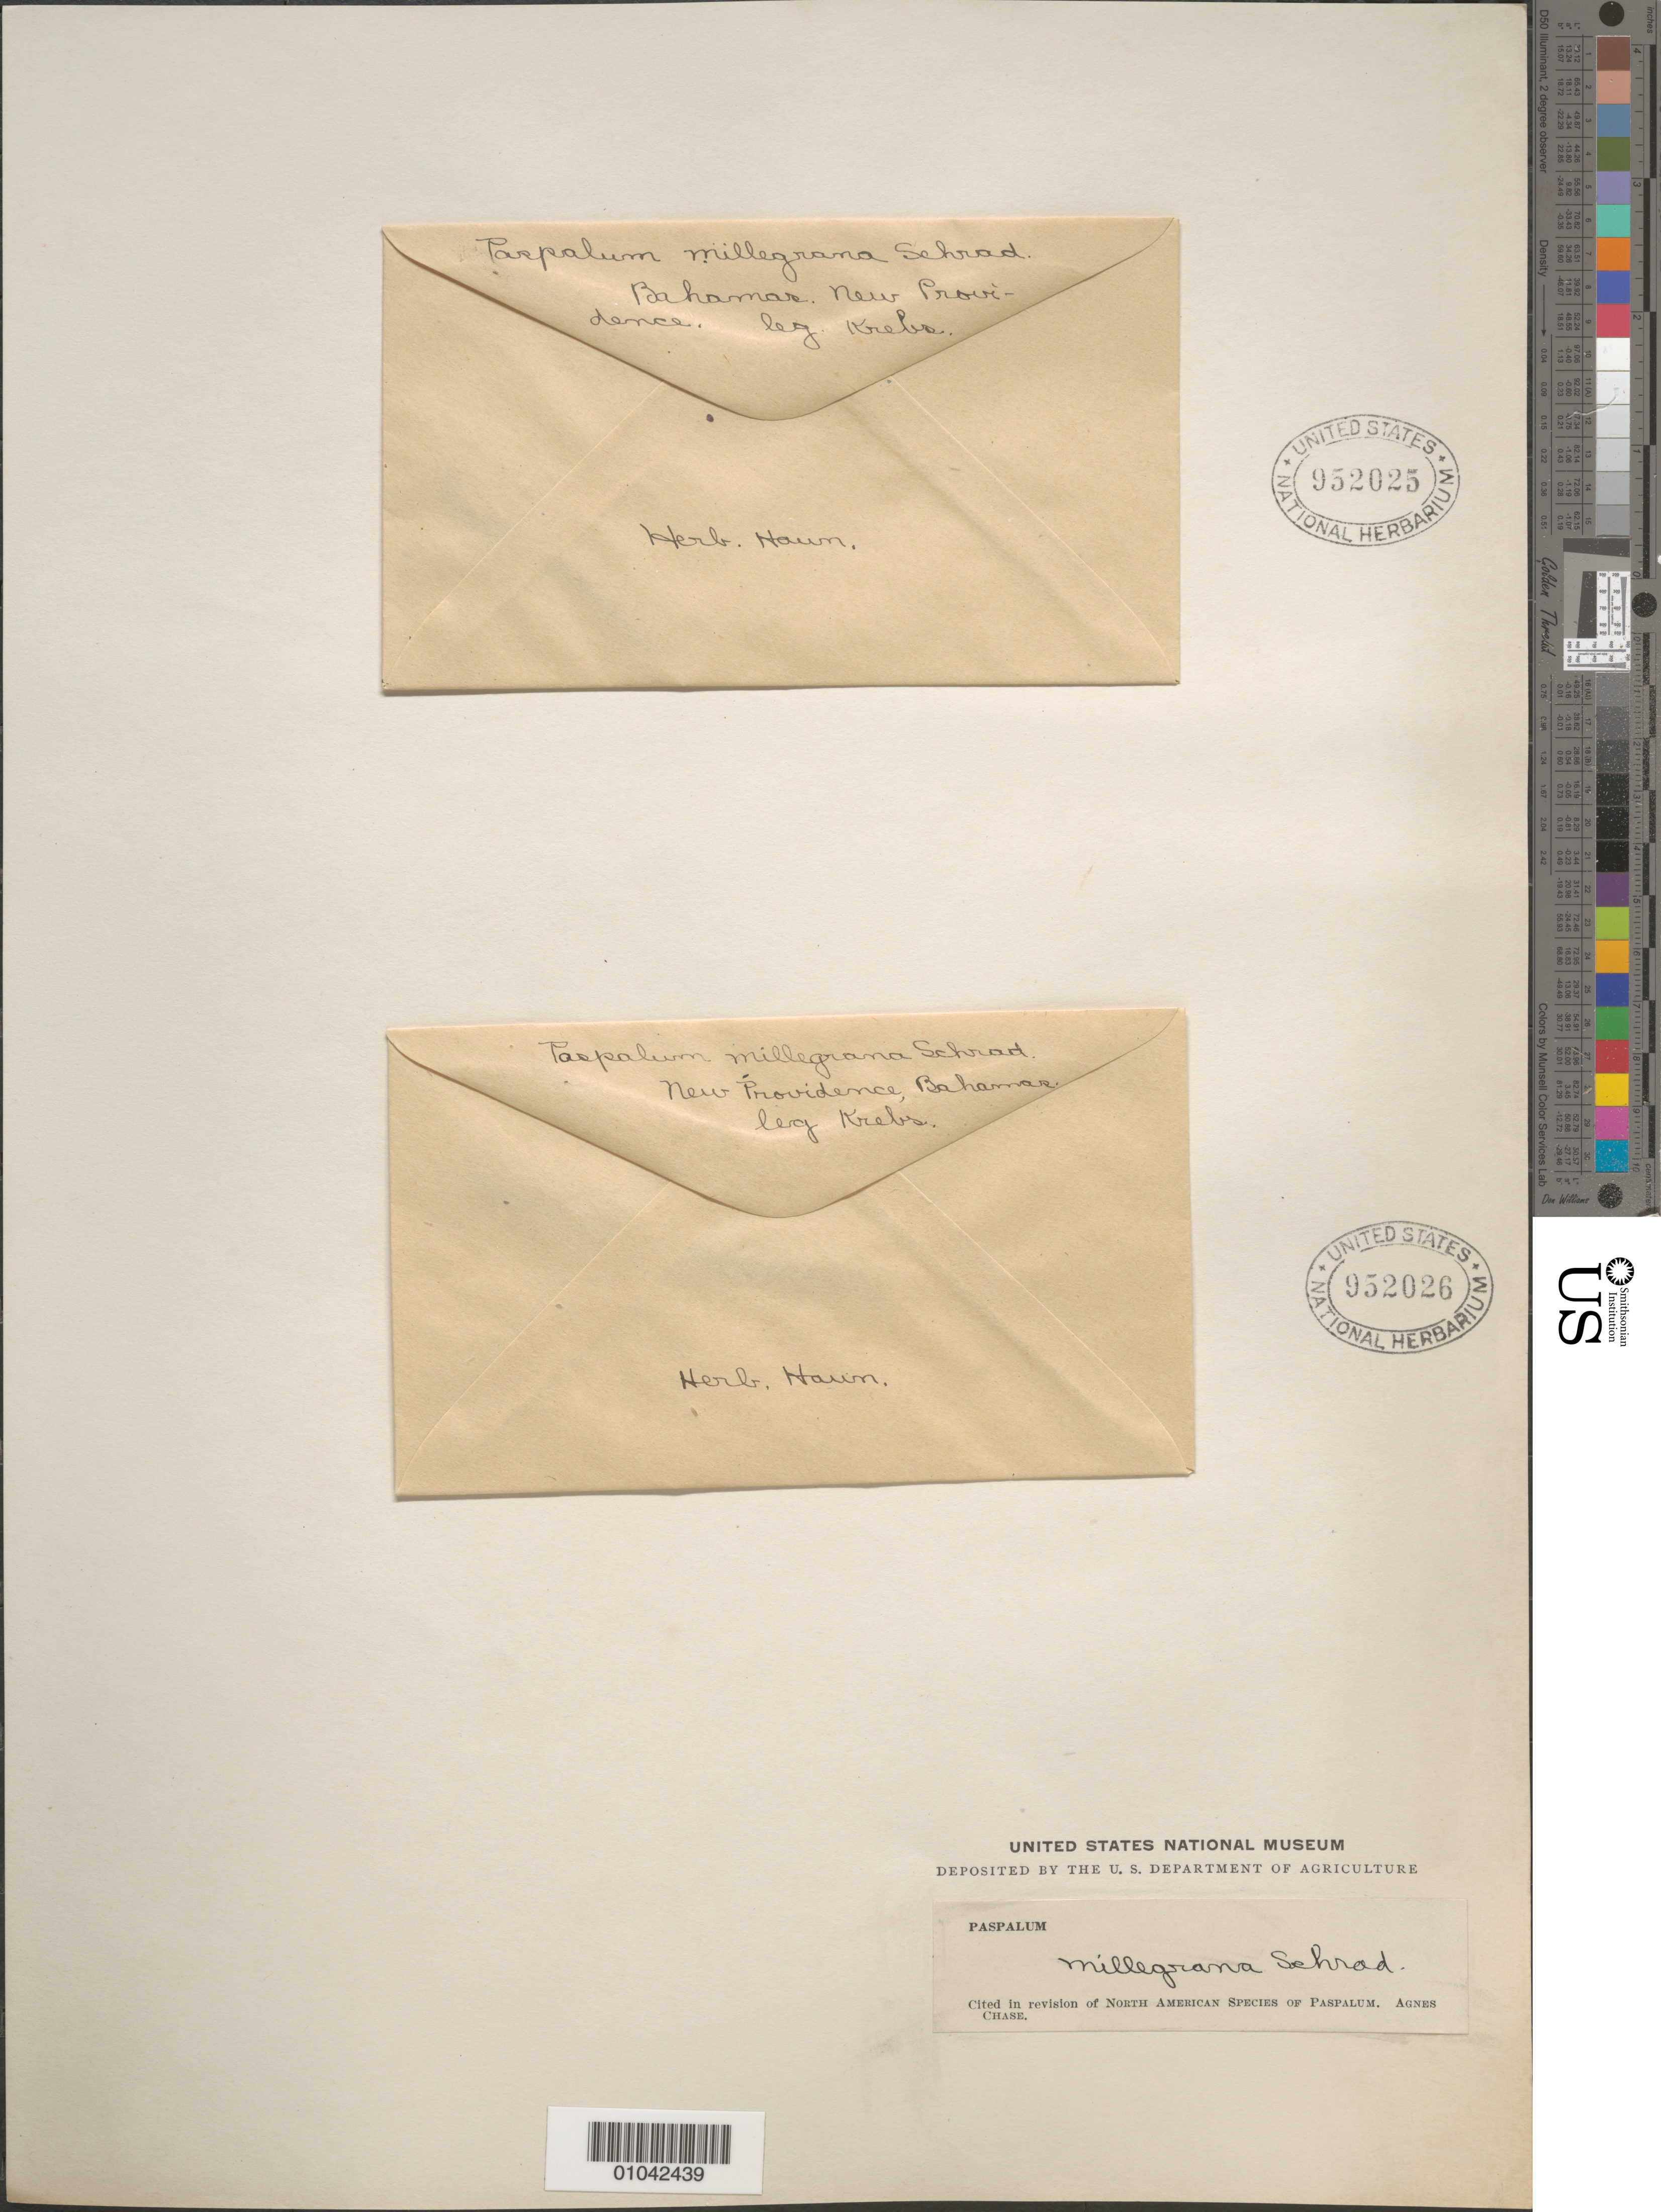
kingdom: Plantae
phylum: Tracheophyta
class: Liliopsida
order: Poales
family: Poaceae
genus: Paspalum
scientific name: Paspalum millegrana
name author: Schrad.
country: Bahamas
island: New Providence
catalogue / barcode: US 952025-2